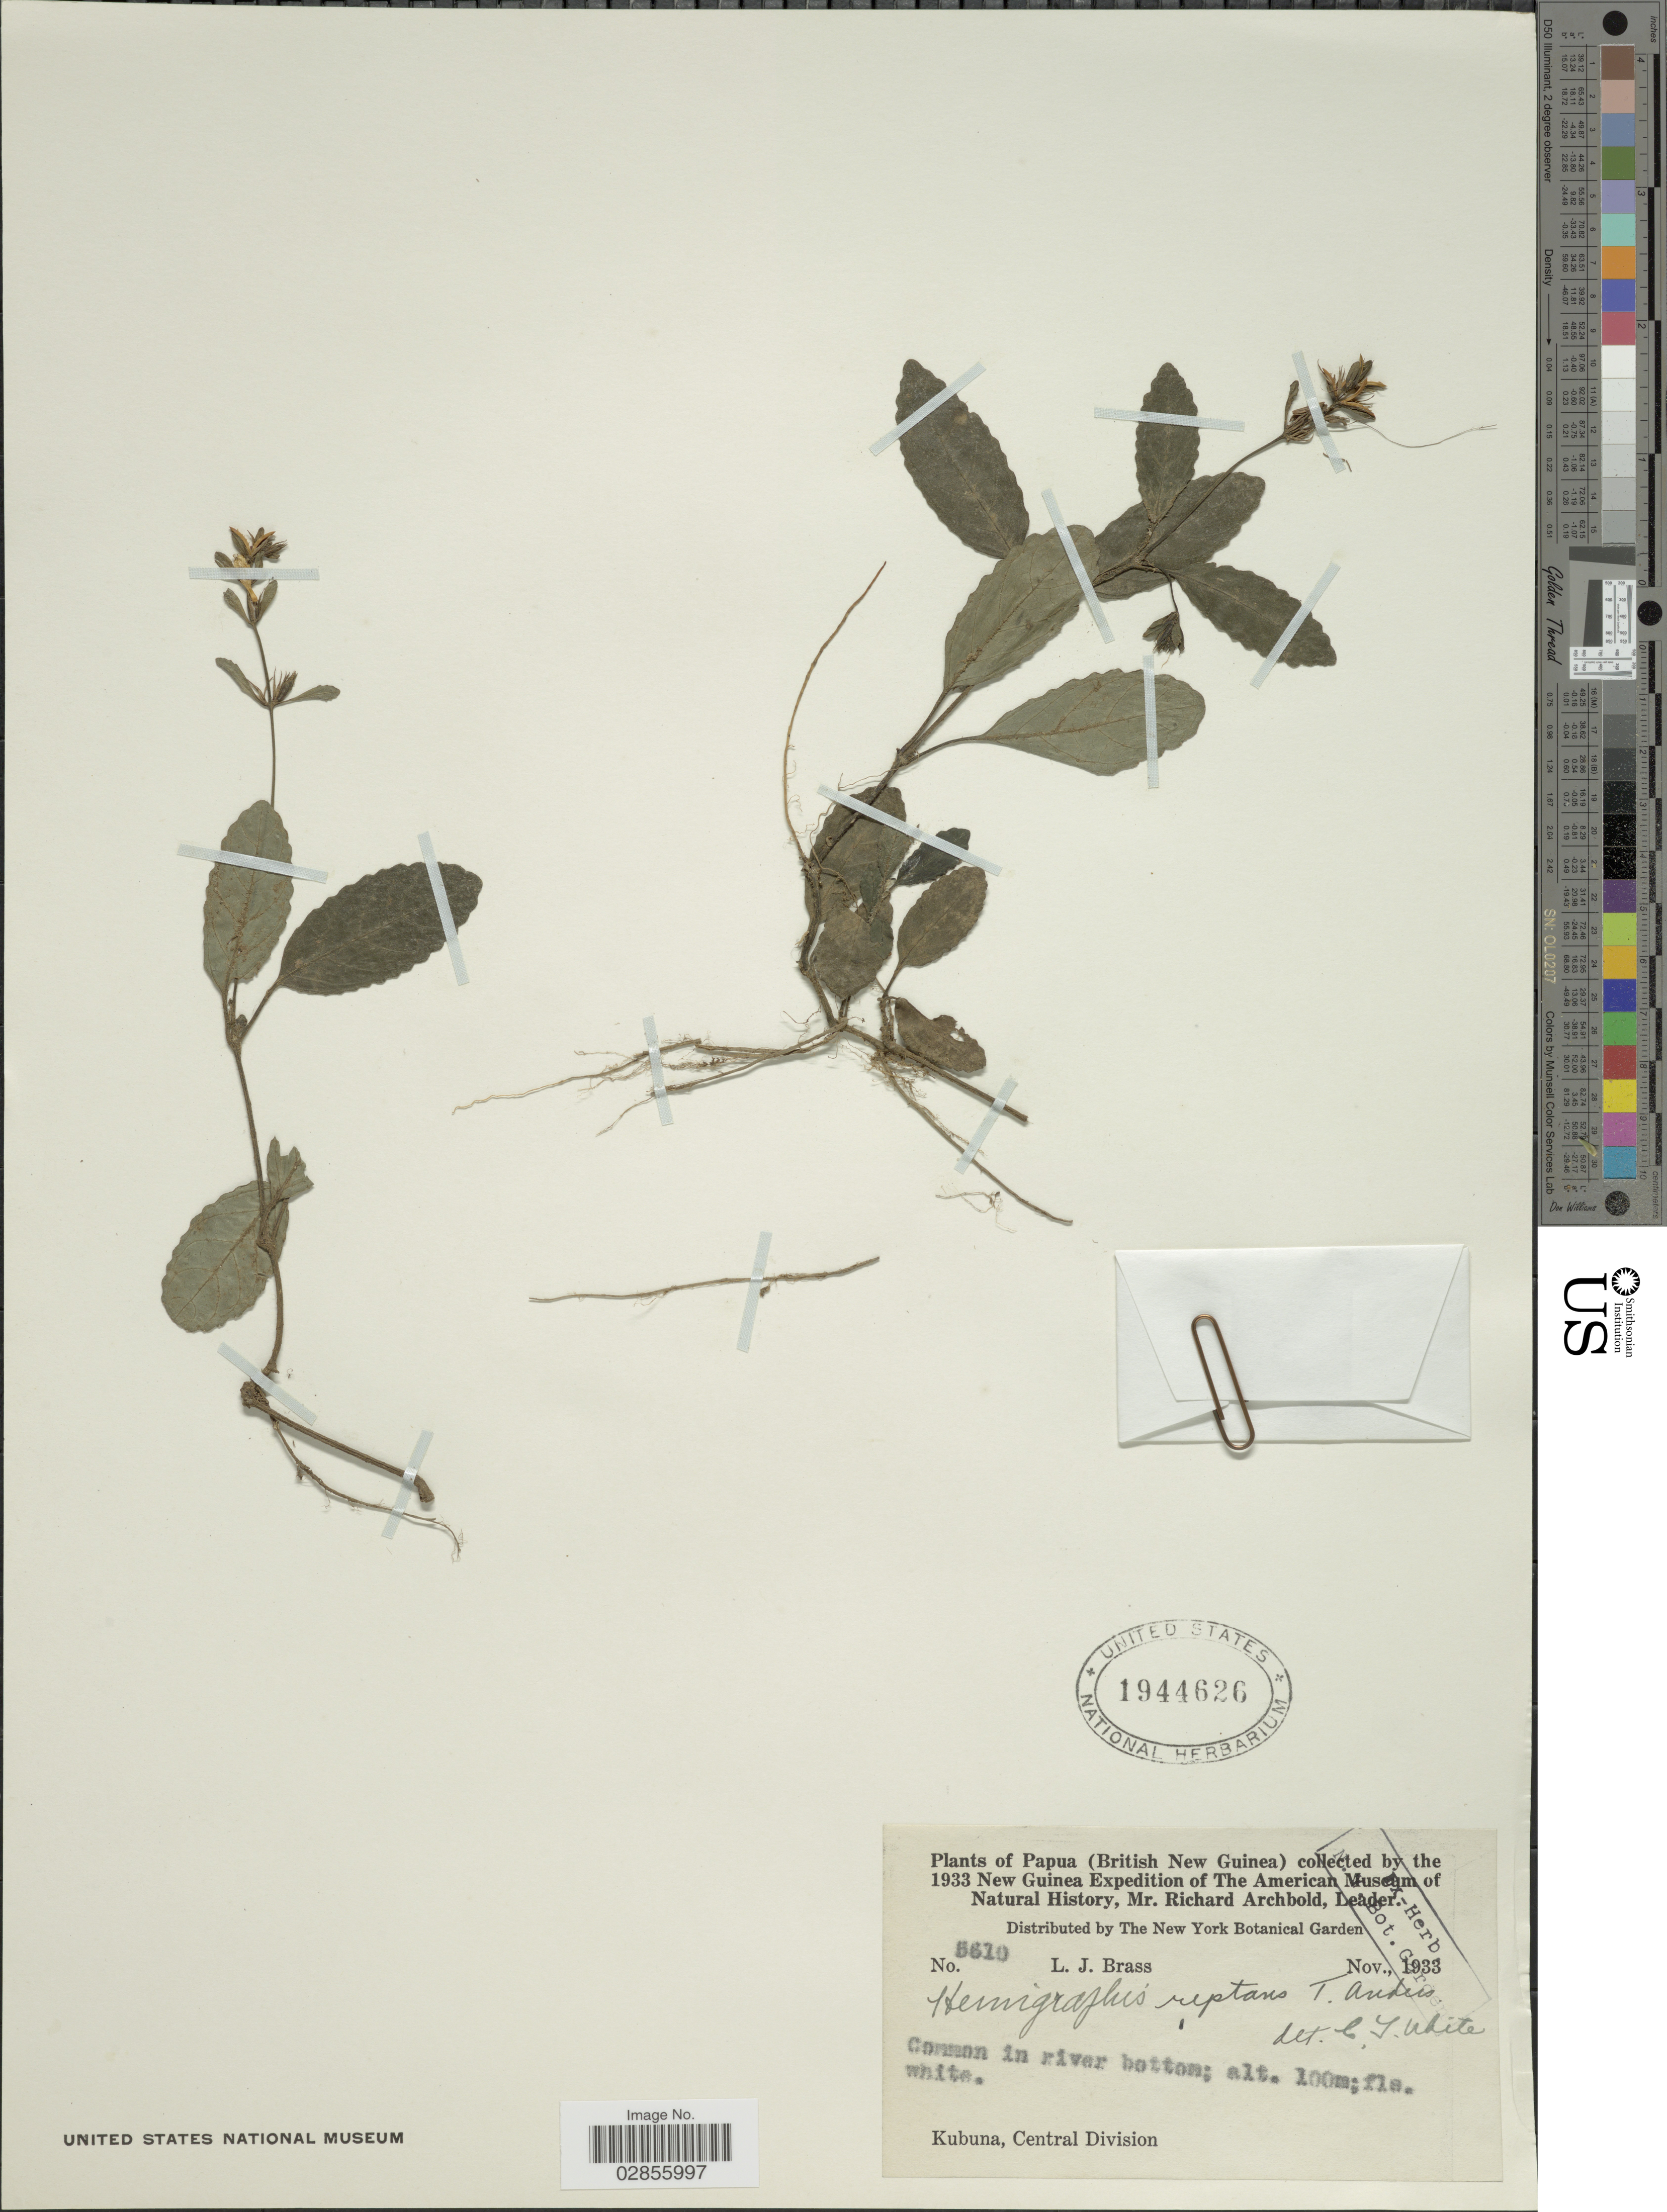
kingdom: Plantae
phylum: Tracheophyta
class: Magnoliopsida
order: Lamiales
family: Acanthaceae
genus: Strobilanthes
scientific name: Strobilanthes reptans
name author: (G. Forst.) Moylan ex Y.F. Deng & J.R.I. Wood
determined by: Wagner, W. L., (BOT), Smithsonian Institution - National Museum of Natural History (UNITED STATES)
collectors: L. J. Brass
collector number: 5610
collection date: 1933-11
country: Papua New Guinea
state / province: Central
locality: (British New Guinea). Kubuna, Central Division.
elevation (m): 100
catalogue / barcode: US 1944626